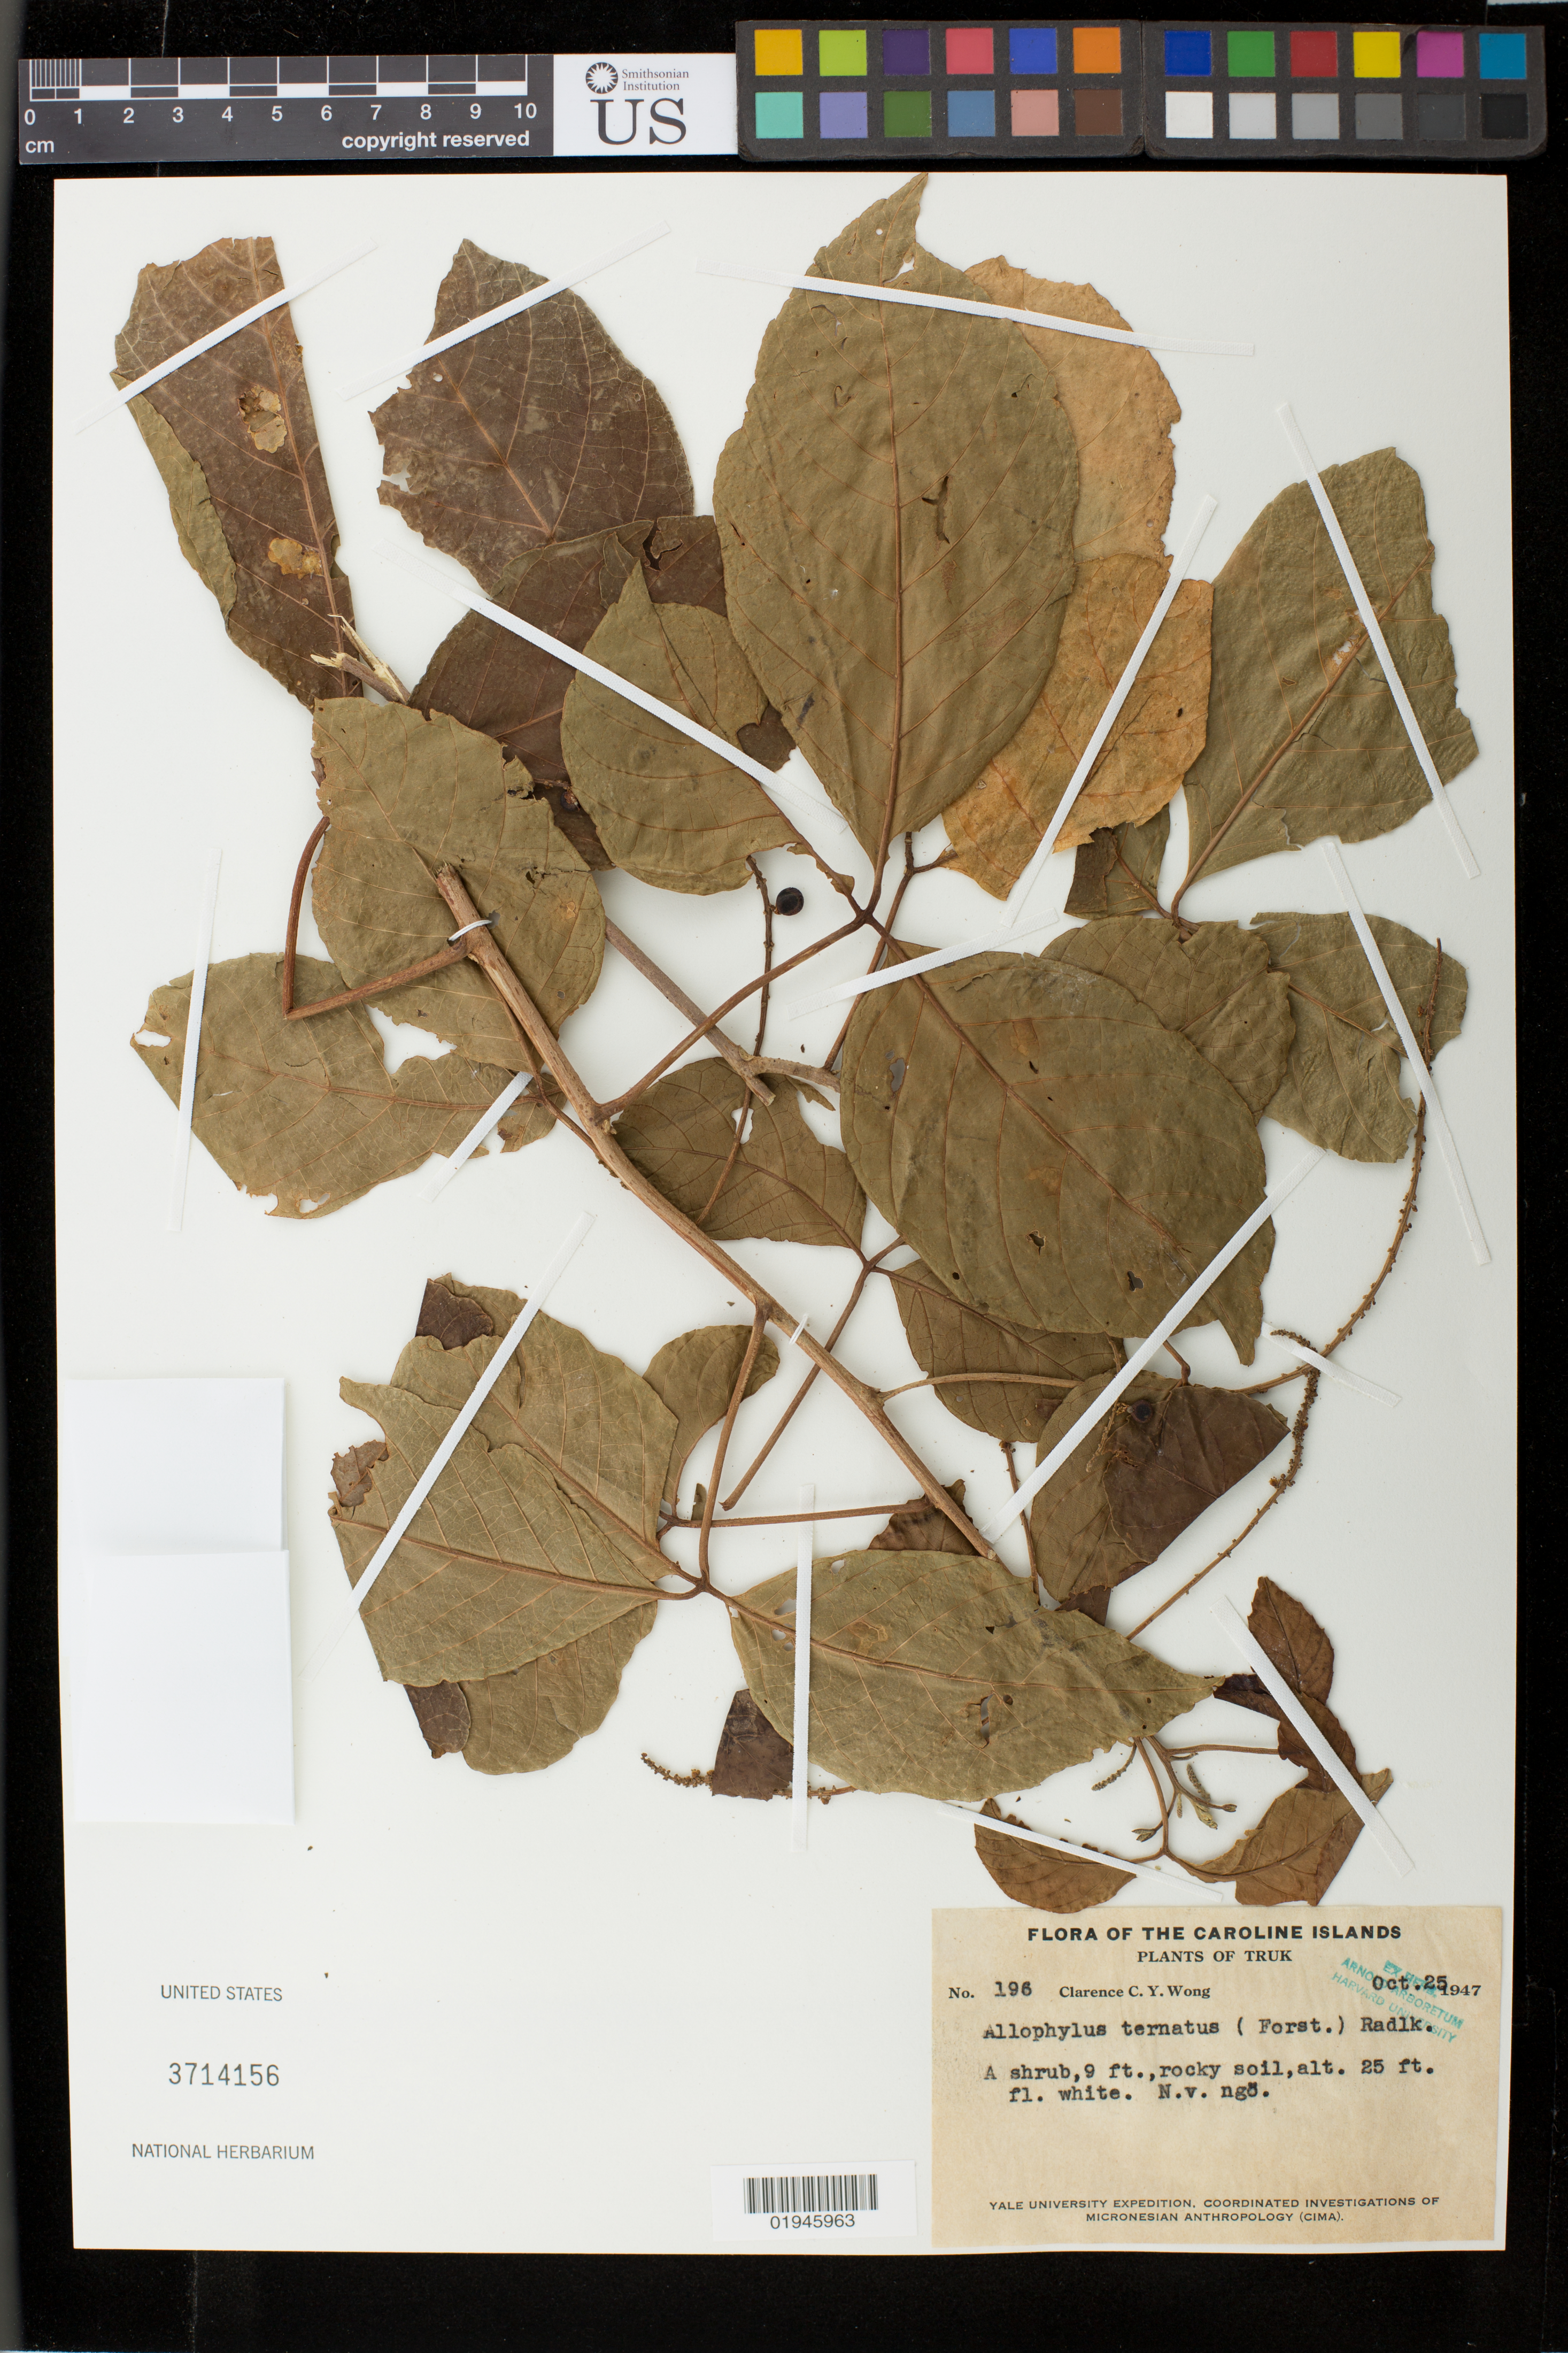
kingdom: Plantae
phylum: Tracheophyta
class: Magnoliopsida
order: Sapindales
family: Sapindaceae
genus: Allophylus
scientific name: Allophylus ternatus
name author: (G. Forst.) Radlk.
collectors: C. Wong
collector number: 196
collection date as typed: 25 Oct 1947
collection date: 1947-10-25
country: Micronesia, Federated States of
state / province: Truk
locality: Caroline Islands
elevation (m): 8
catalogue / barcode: US 3714156